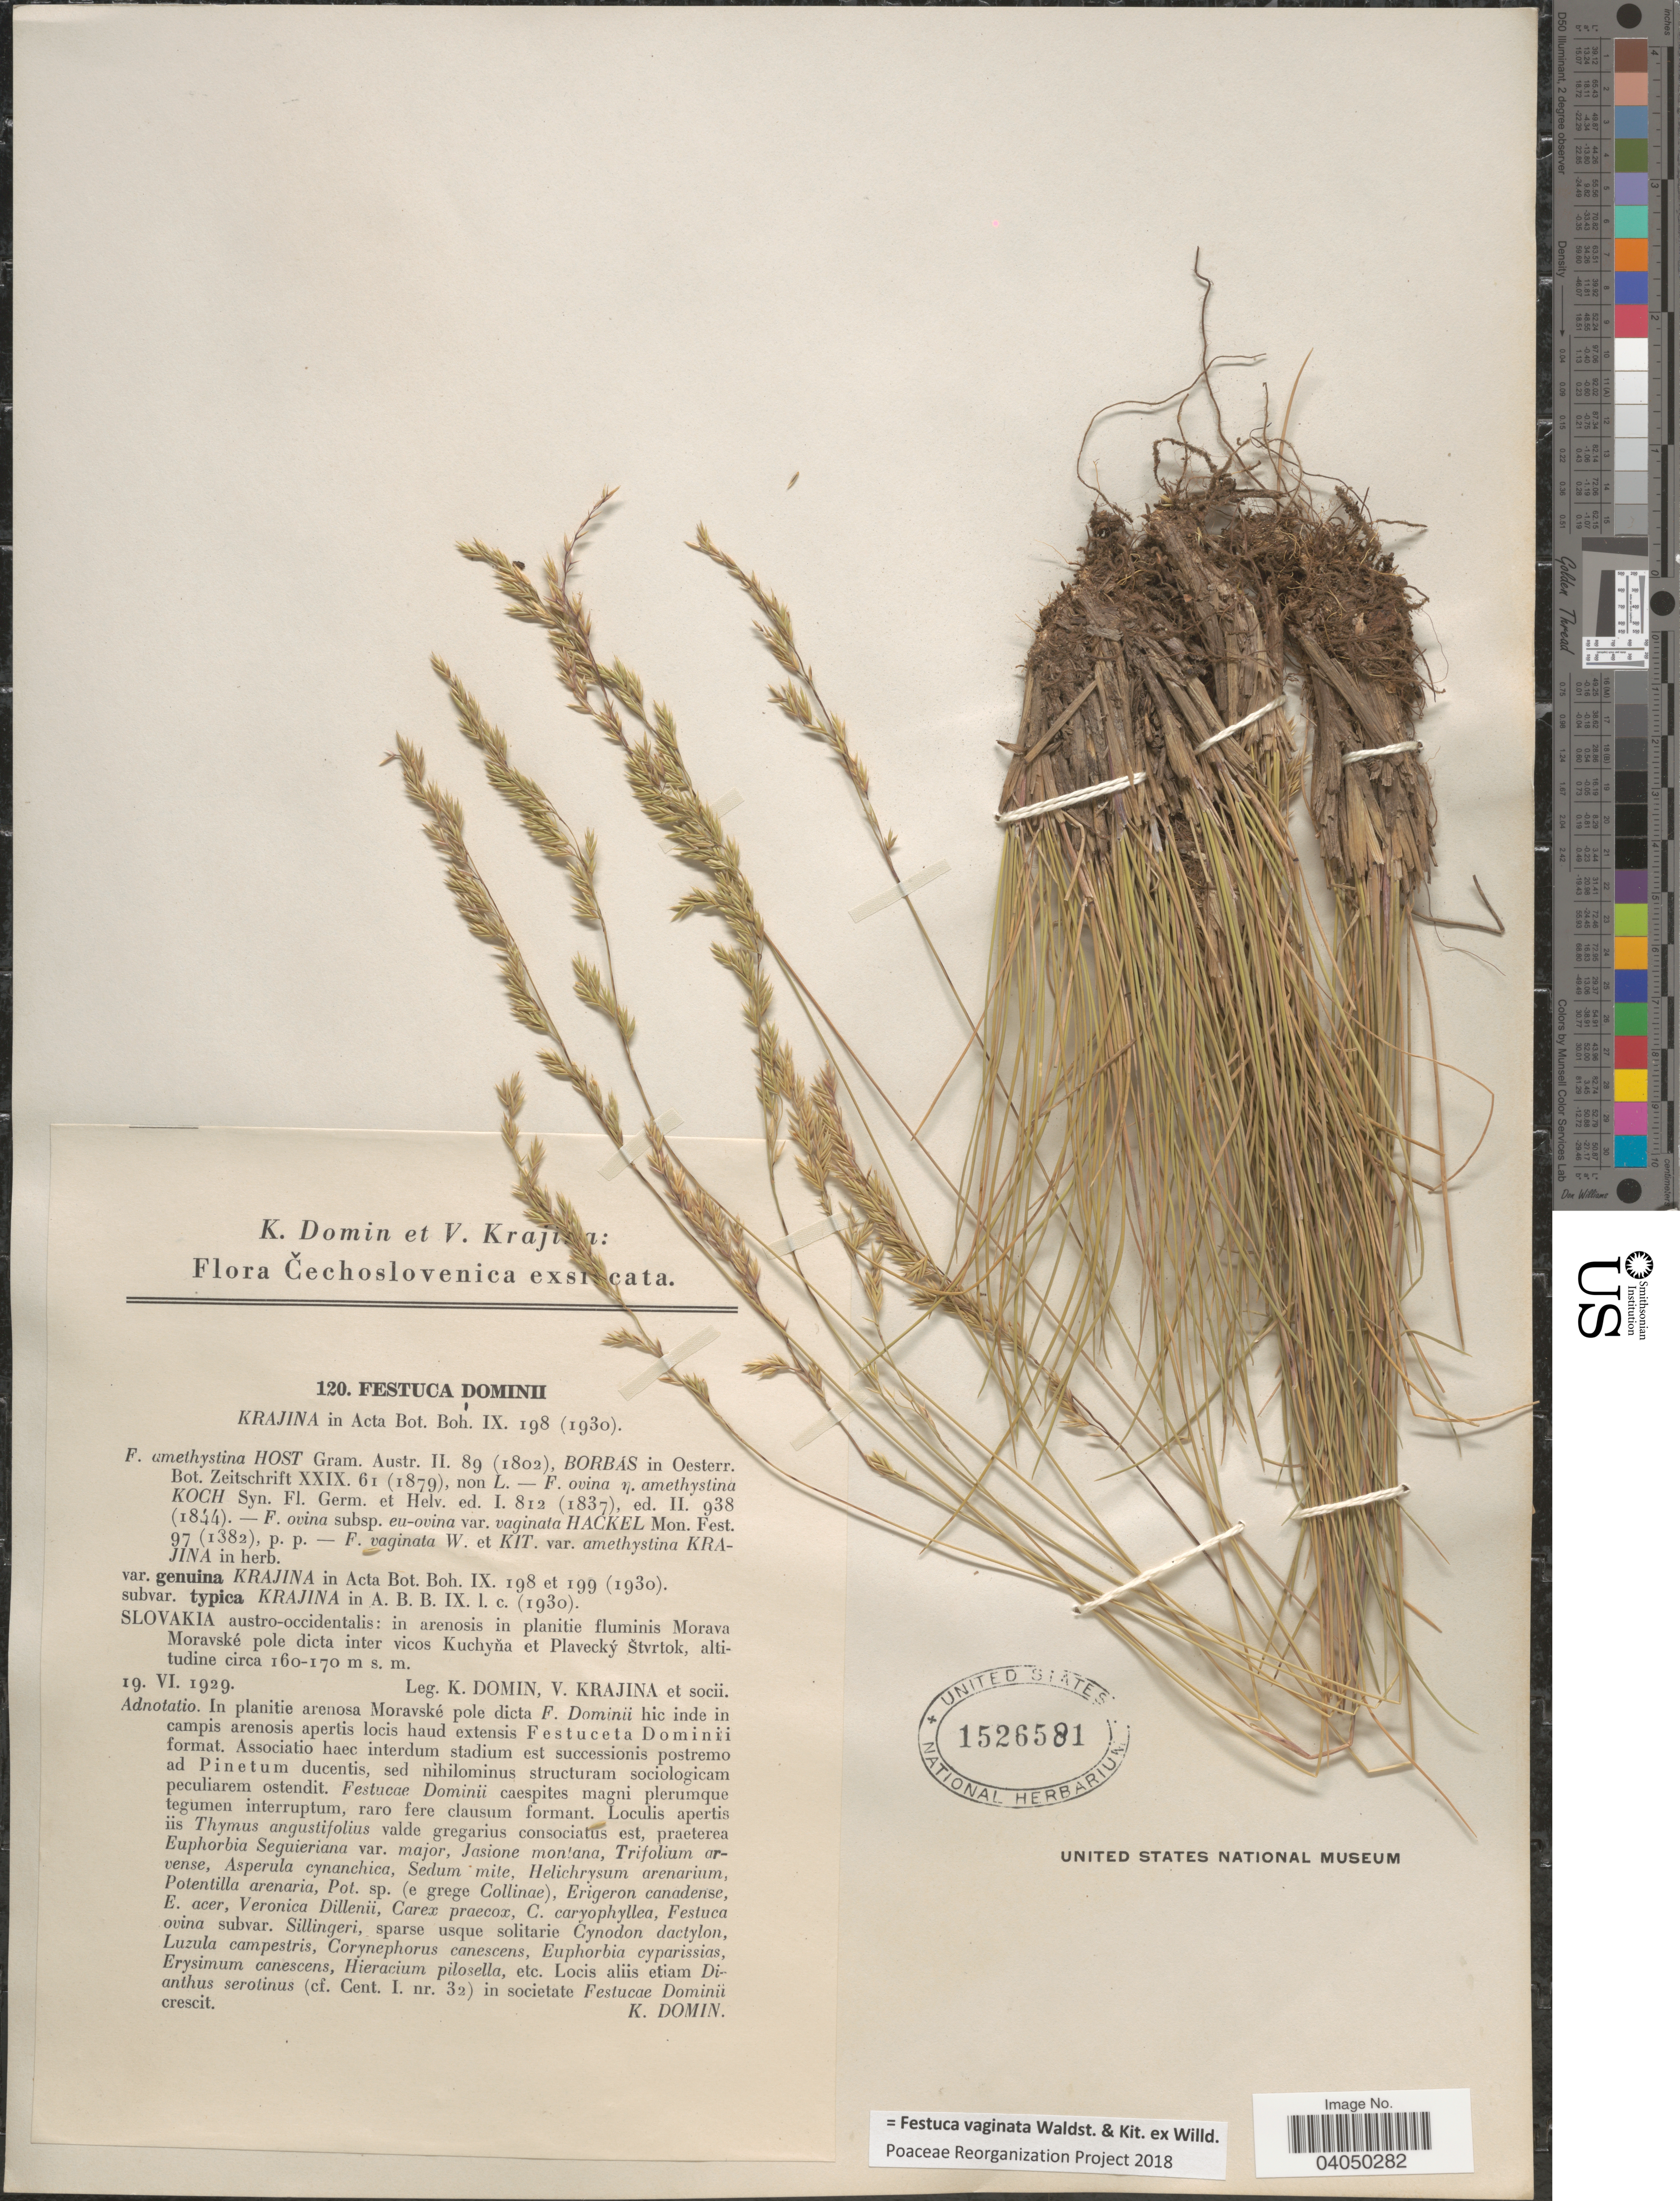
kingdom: Plantae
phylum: Tracheophyta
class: Liliopsida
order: Poales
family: Poaceae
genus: Festuca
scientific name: Festuca vaginata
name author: Waldst. & Kit. ex Willd.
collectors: K. Domin, V. Krajina & Socii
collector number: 120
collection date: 1929-06-19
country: Slovakia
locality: Slovakia austro-occidentalis: in arenosis in planitie fluminis Morava Moravské pole dicta inter vicos Kuchyňa et Plavecký Štvrtok.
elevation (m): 160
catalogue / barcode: US 1526581